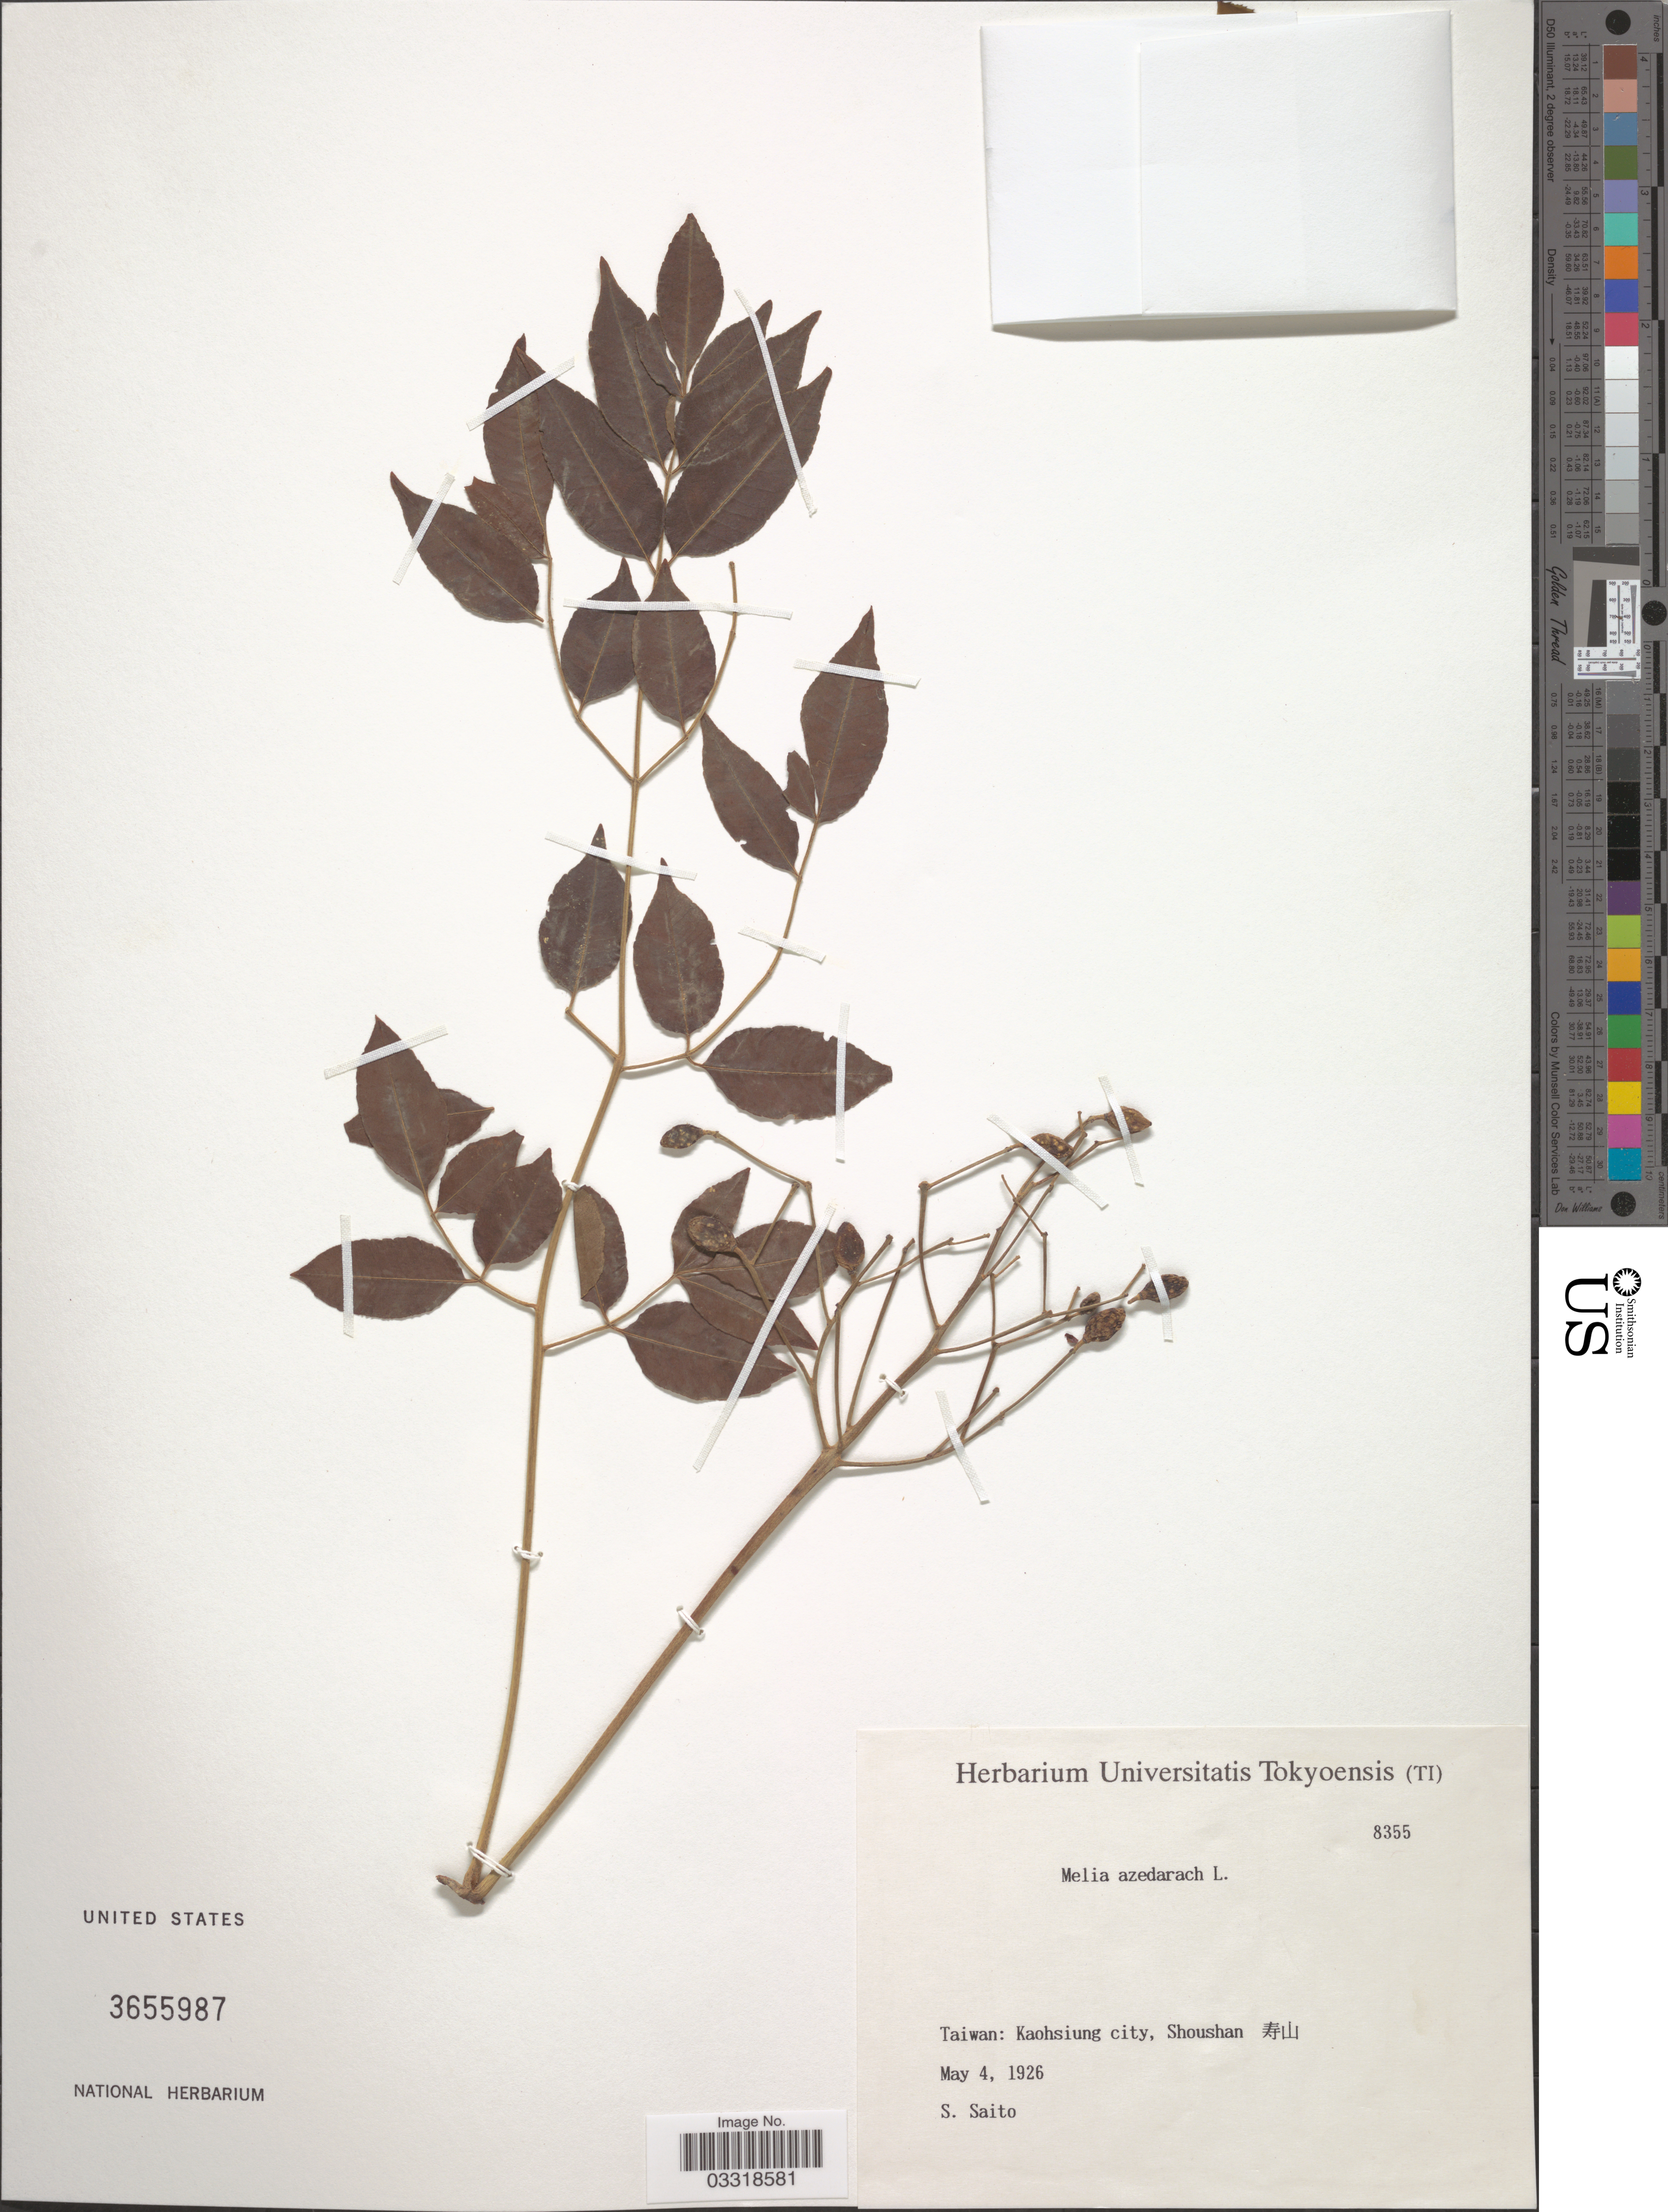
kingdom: Plantae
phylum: Tracheophyta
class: Magnoliopsida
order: Sapindales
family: Meliaceae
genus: Melia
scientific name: Melia azedarach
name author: L.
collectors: S. Saito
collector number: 8355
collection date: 1926-05-04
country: Taiwan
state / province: Kaohsiung City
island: Taiwan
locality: Shoushan X.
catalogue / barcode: US 3655987